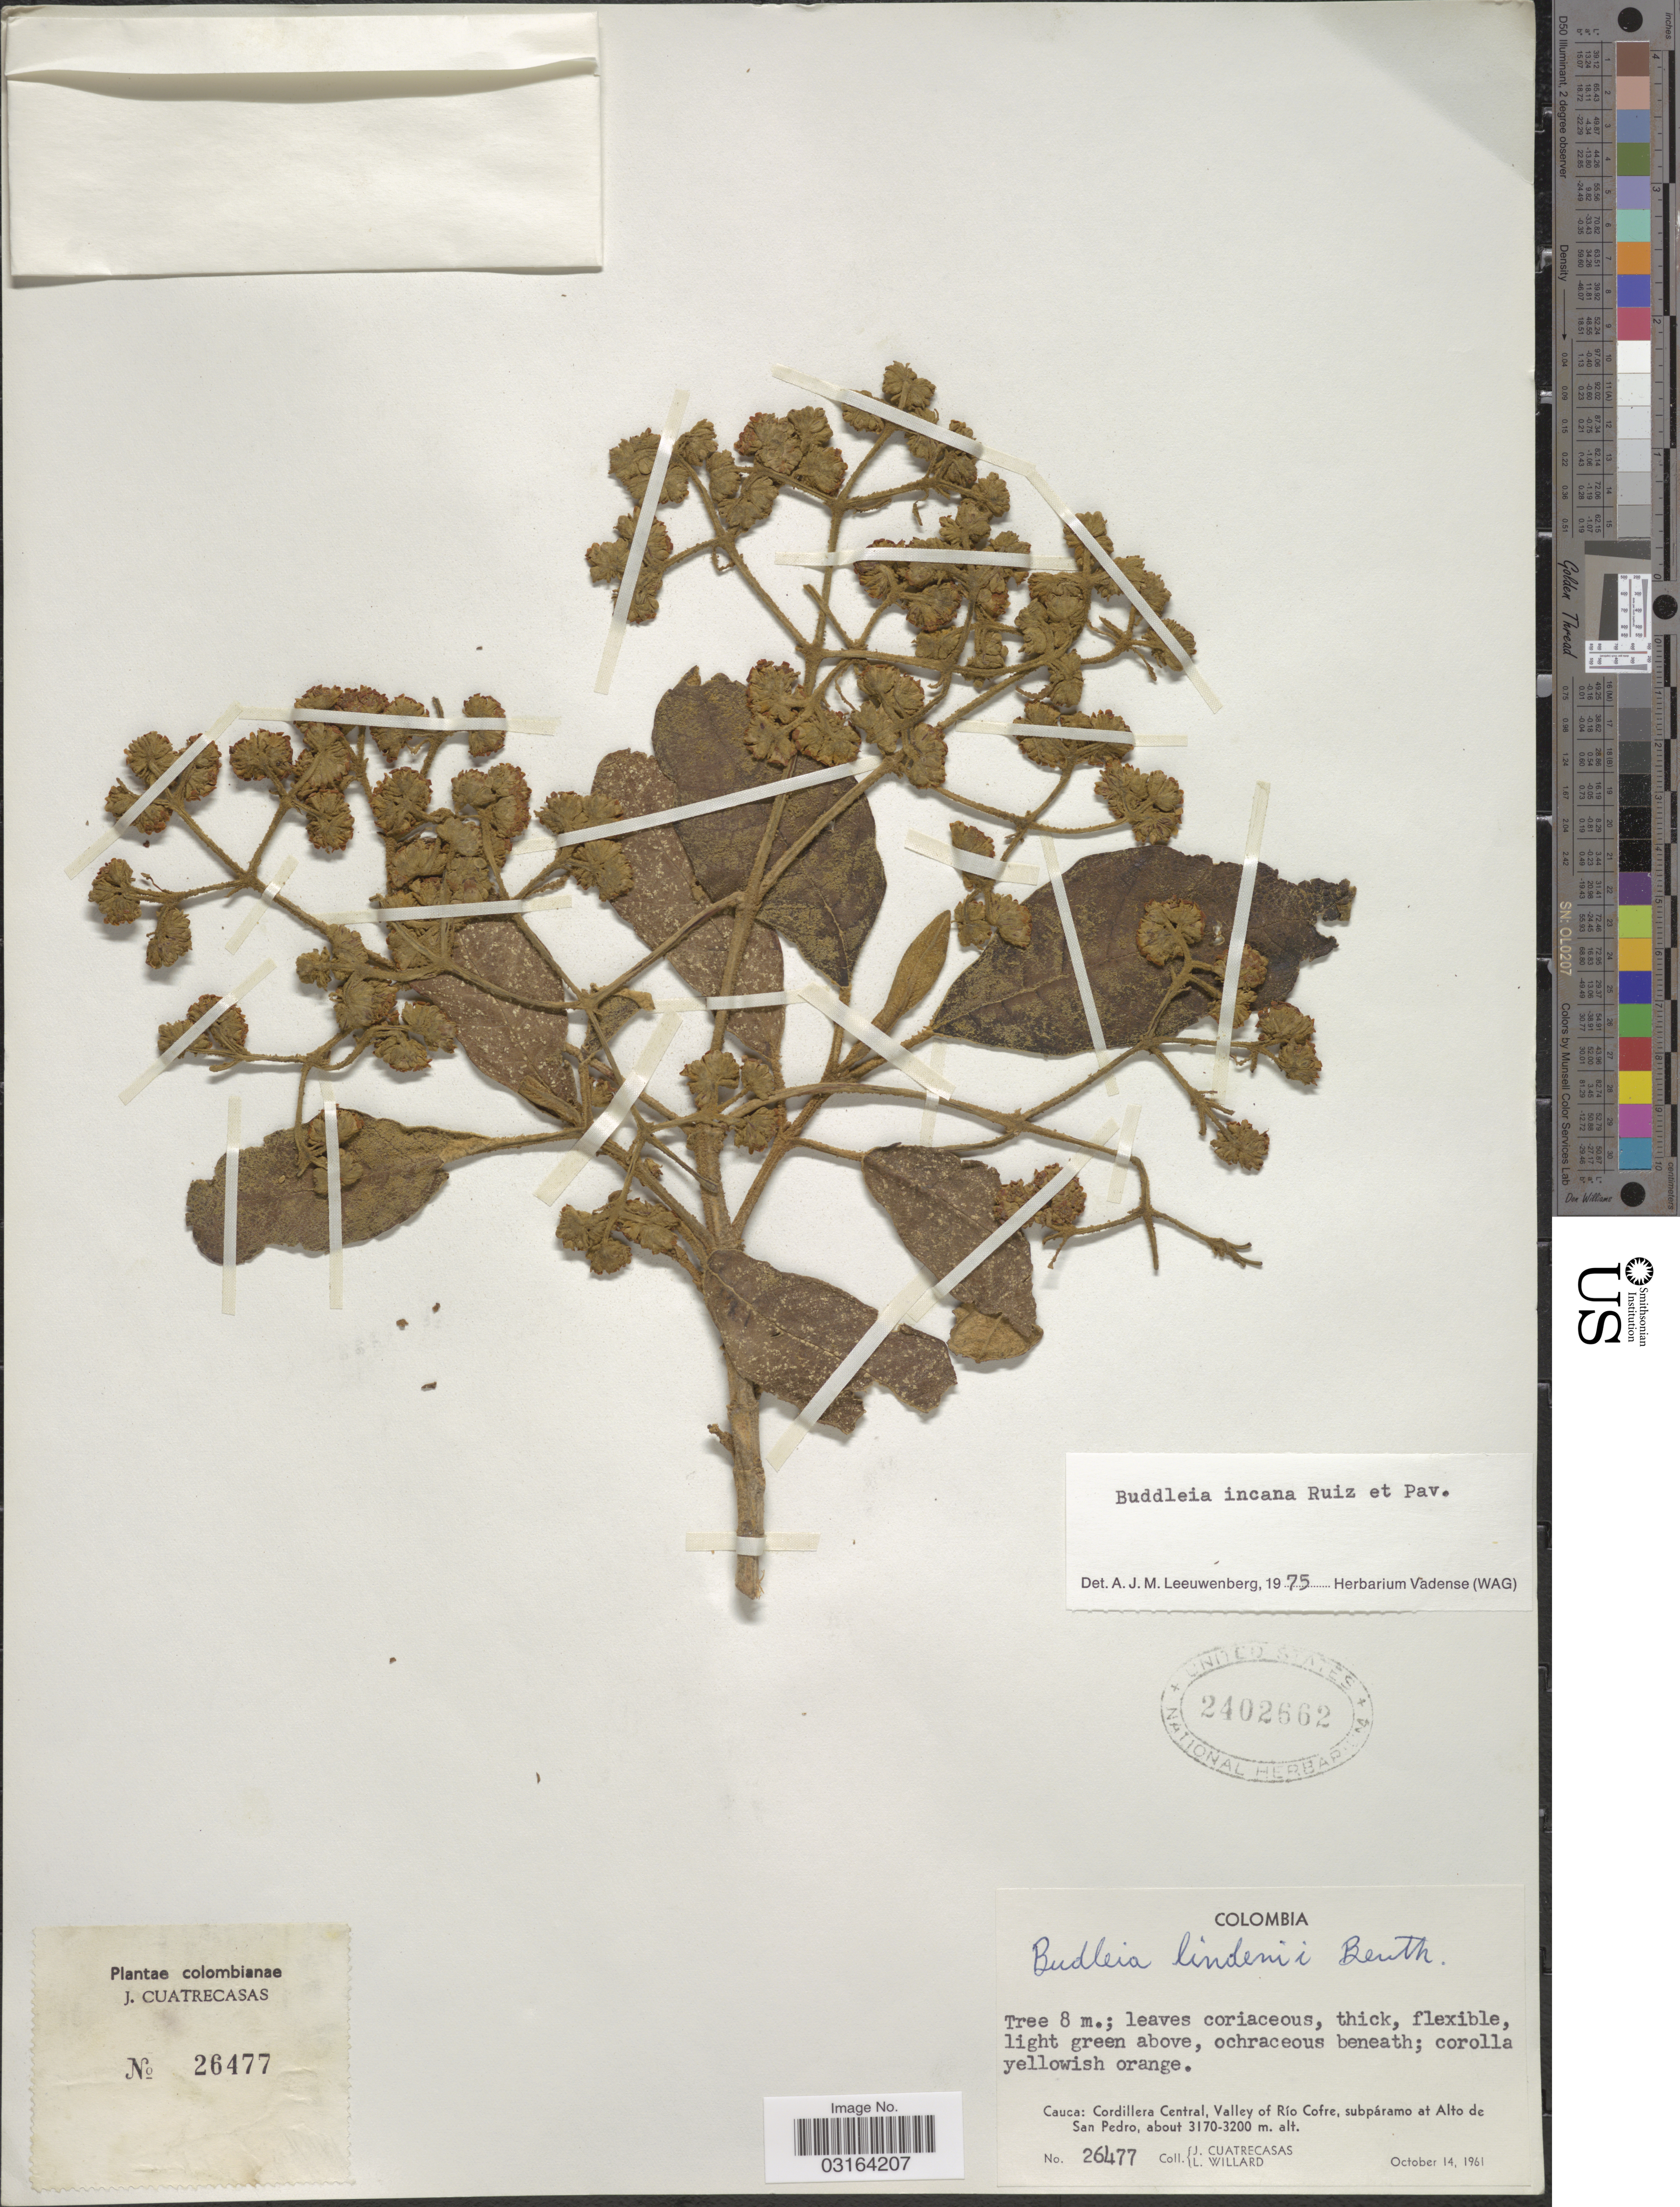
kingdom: Plantae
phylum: Tracheophyta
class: Magnoliopsida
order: Lamiales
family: Scrophulariaceae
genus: Buddleja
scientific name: Buddleja bullata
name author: Kunth in Humb. & et al.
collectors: J. Cuatrecasas & L. Willard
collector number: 26477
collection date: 1961-10-14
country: Colombia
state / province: Cauca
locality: Cordillera Central, Valley of Río Cofre, subpáramo at Alto de San Pedro.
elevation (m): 3170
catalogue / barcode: US 2402662